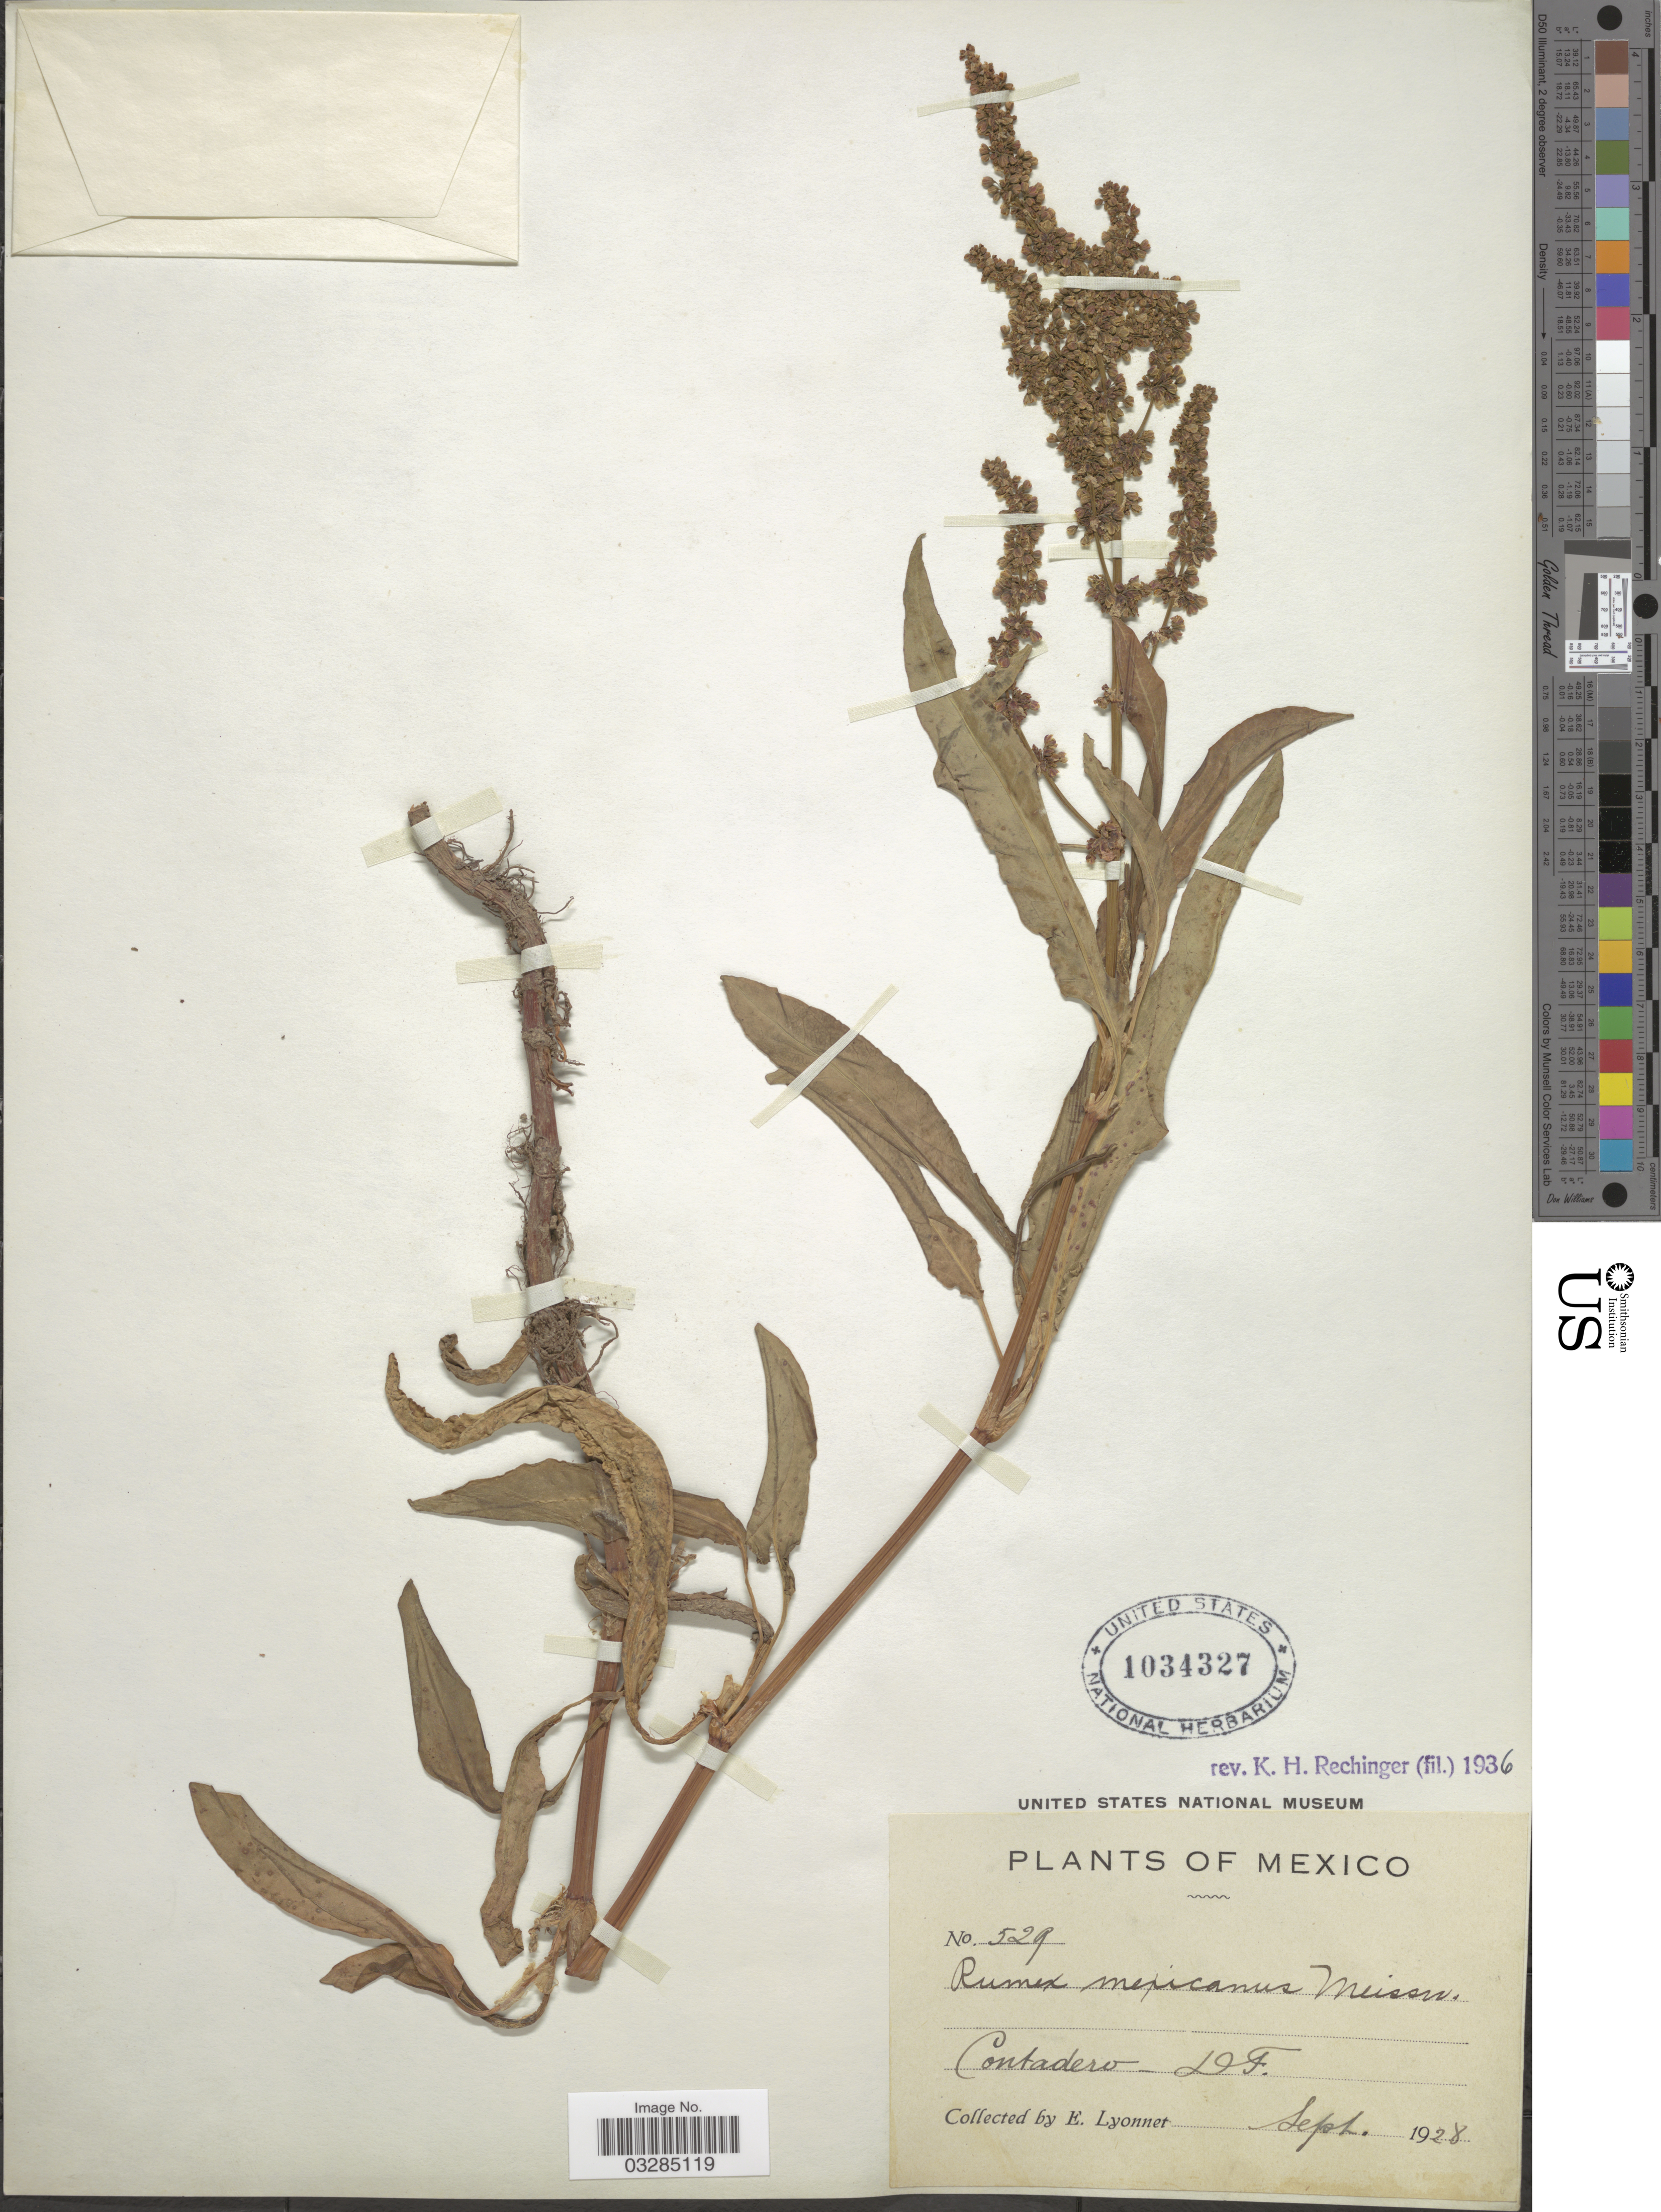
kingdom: Plantae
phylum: Tracheophyta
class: Magnoliopsida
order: Caryophyllales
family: Polygonaceae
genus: Rumex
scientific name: Rumex mexicanus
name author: Meisn.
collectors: E. Lyonnet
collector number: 529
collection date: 1928-09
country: Mexico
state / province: Distrito Federal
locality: Contadero.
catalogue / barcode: US 1034327